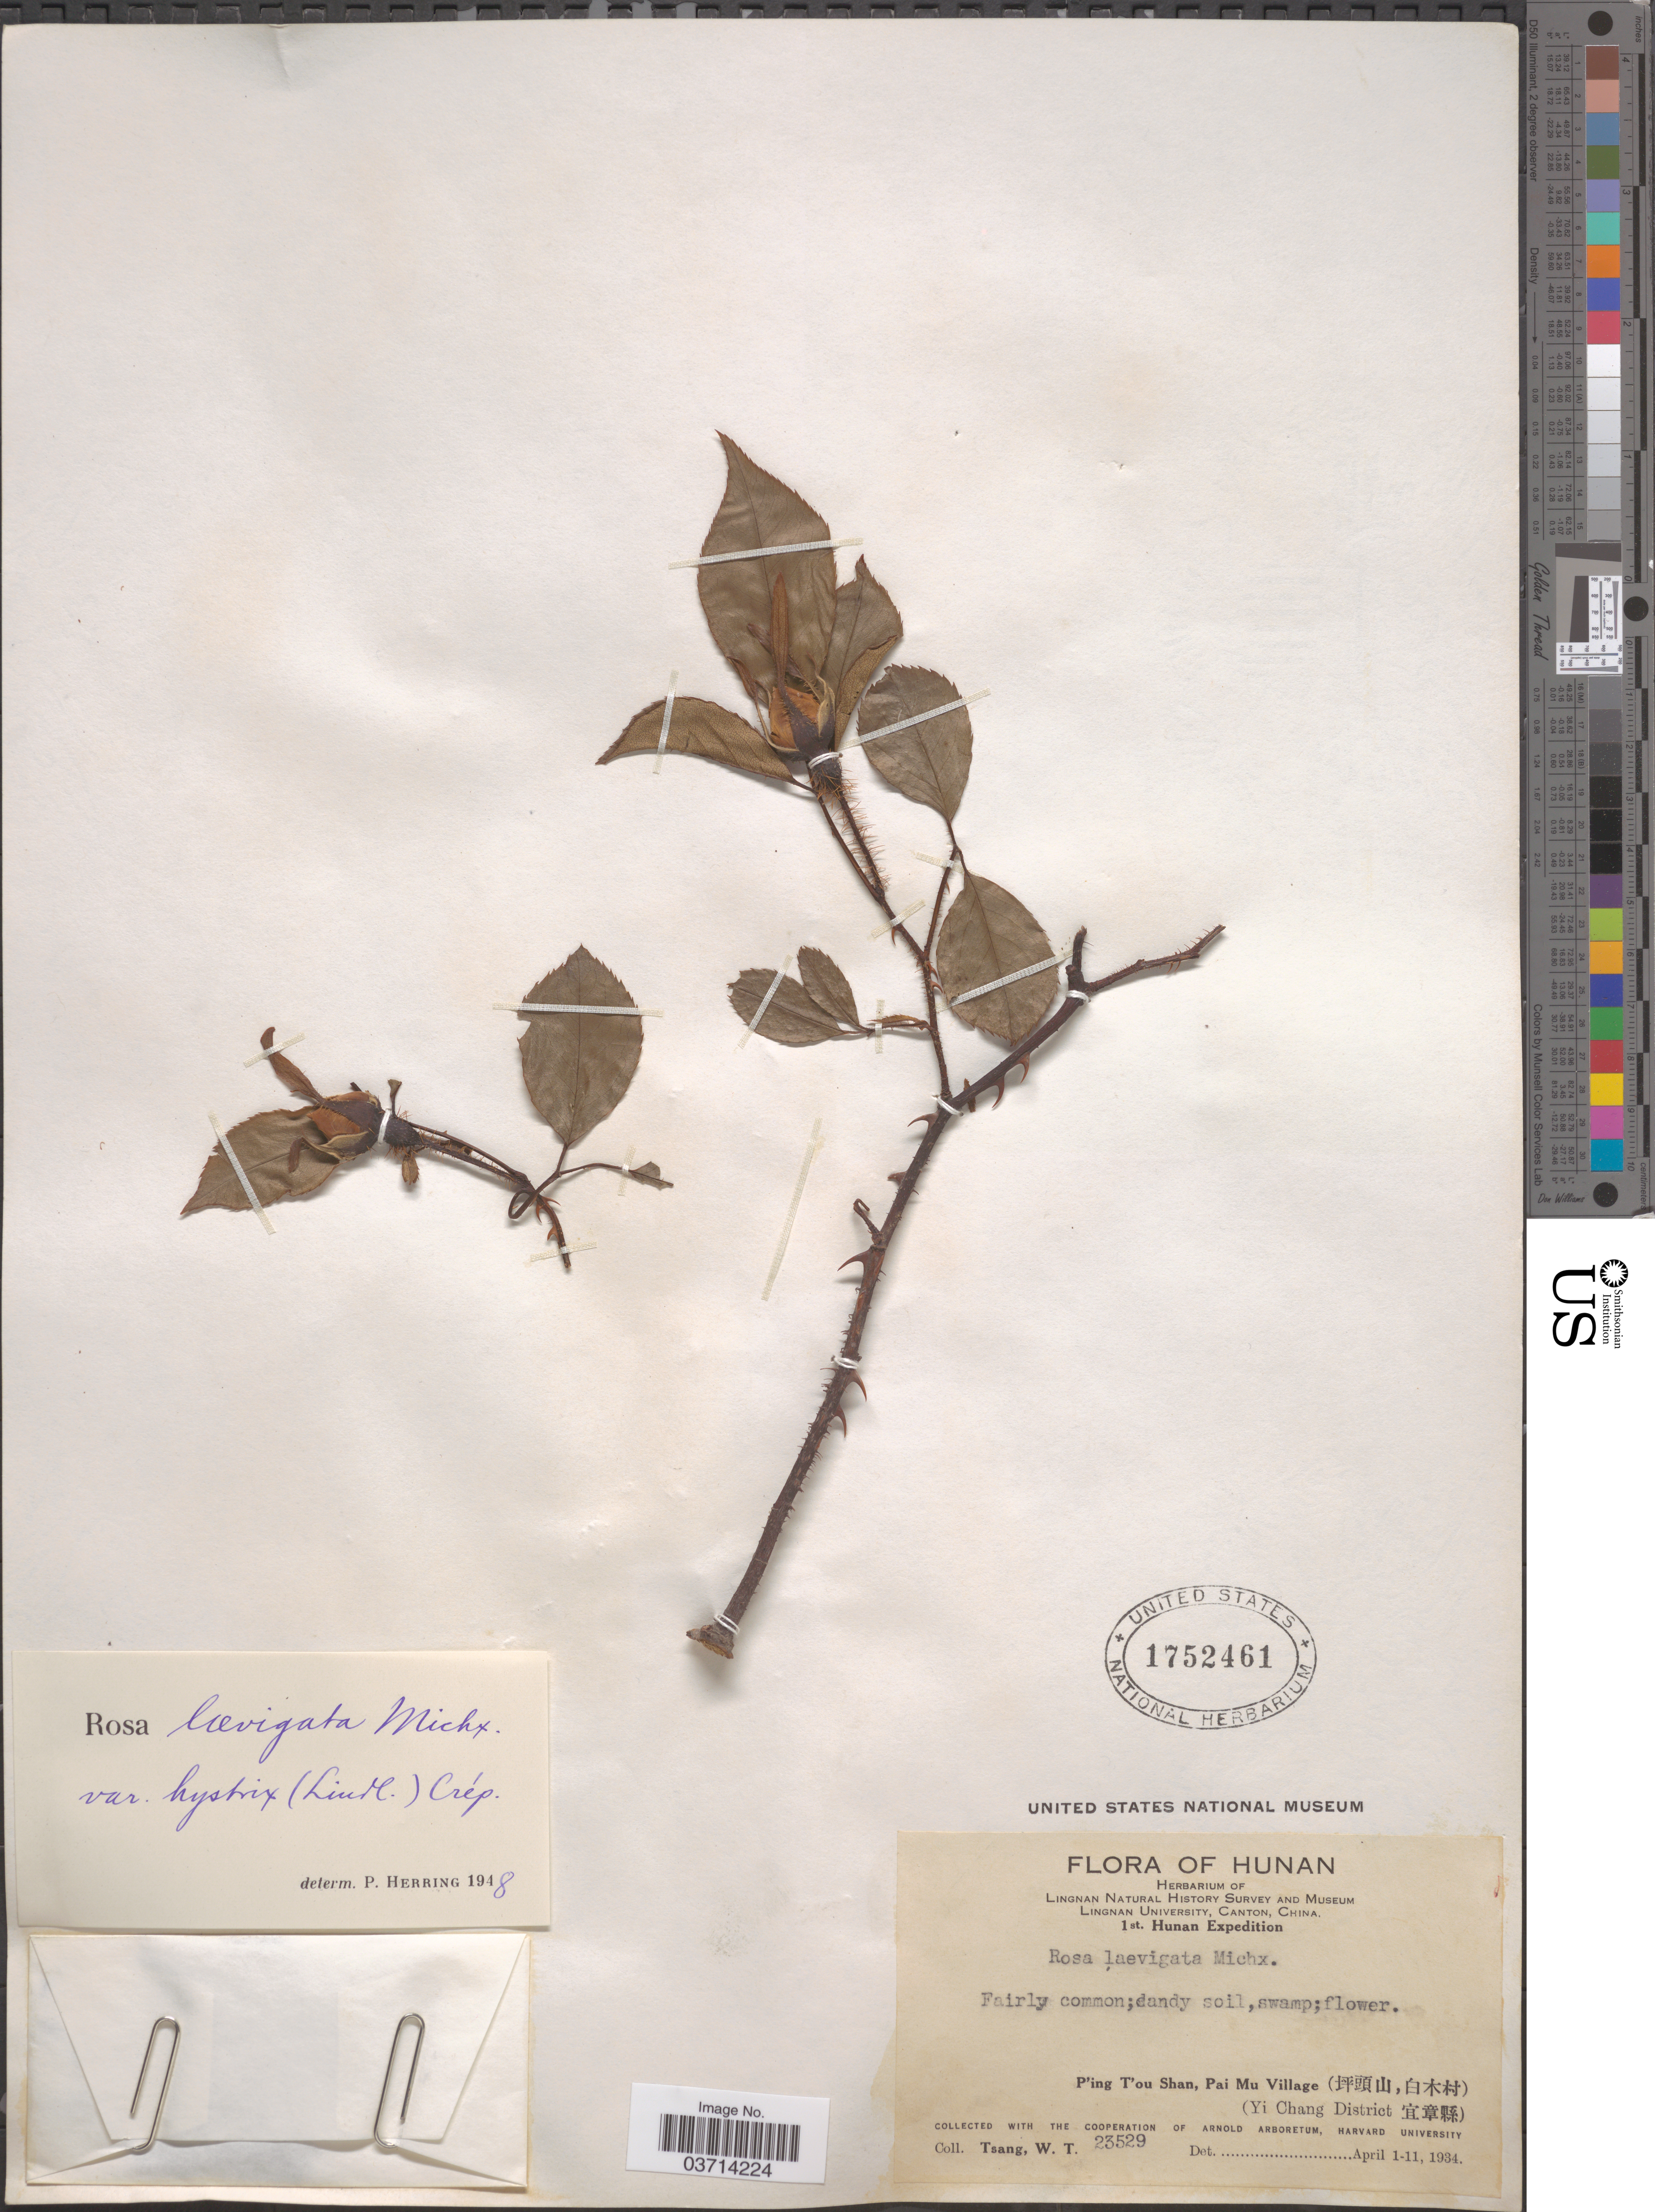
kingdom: Plantae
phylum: Tracheophyta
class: Magnoliopsida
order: Rosales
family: Rosaceae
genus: Rosa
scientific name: Rosa laevigata var. hystrix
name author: (Lindl.) Crép.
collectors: W. T. Tsang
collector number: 23529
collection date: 1934-04-01/1934-04-11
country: China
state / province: Hunan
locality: P'ing T'ou Shan, Pai Mu Village (X) (Yi Chang District X).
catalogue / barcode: US 1752461